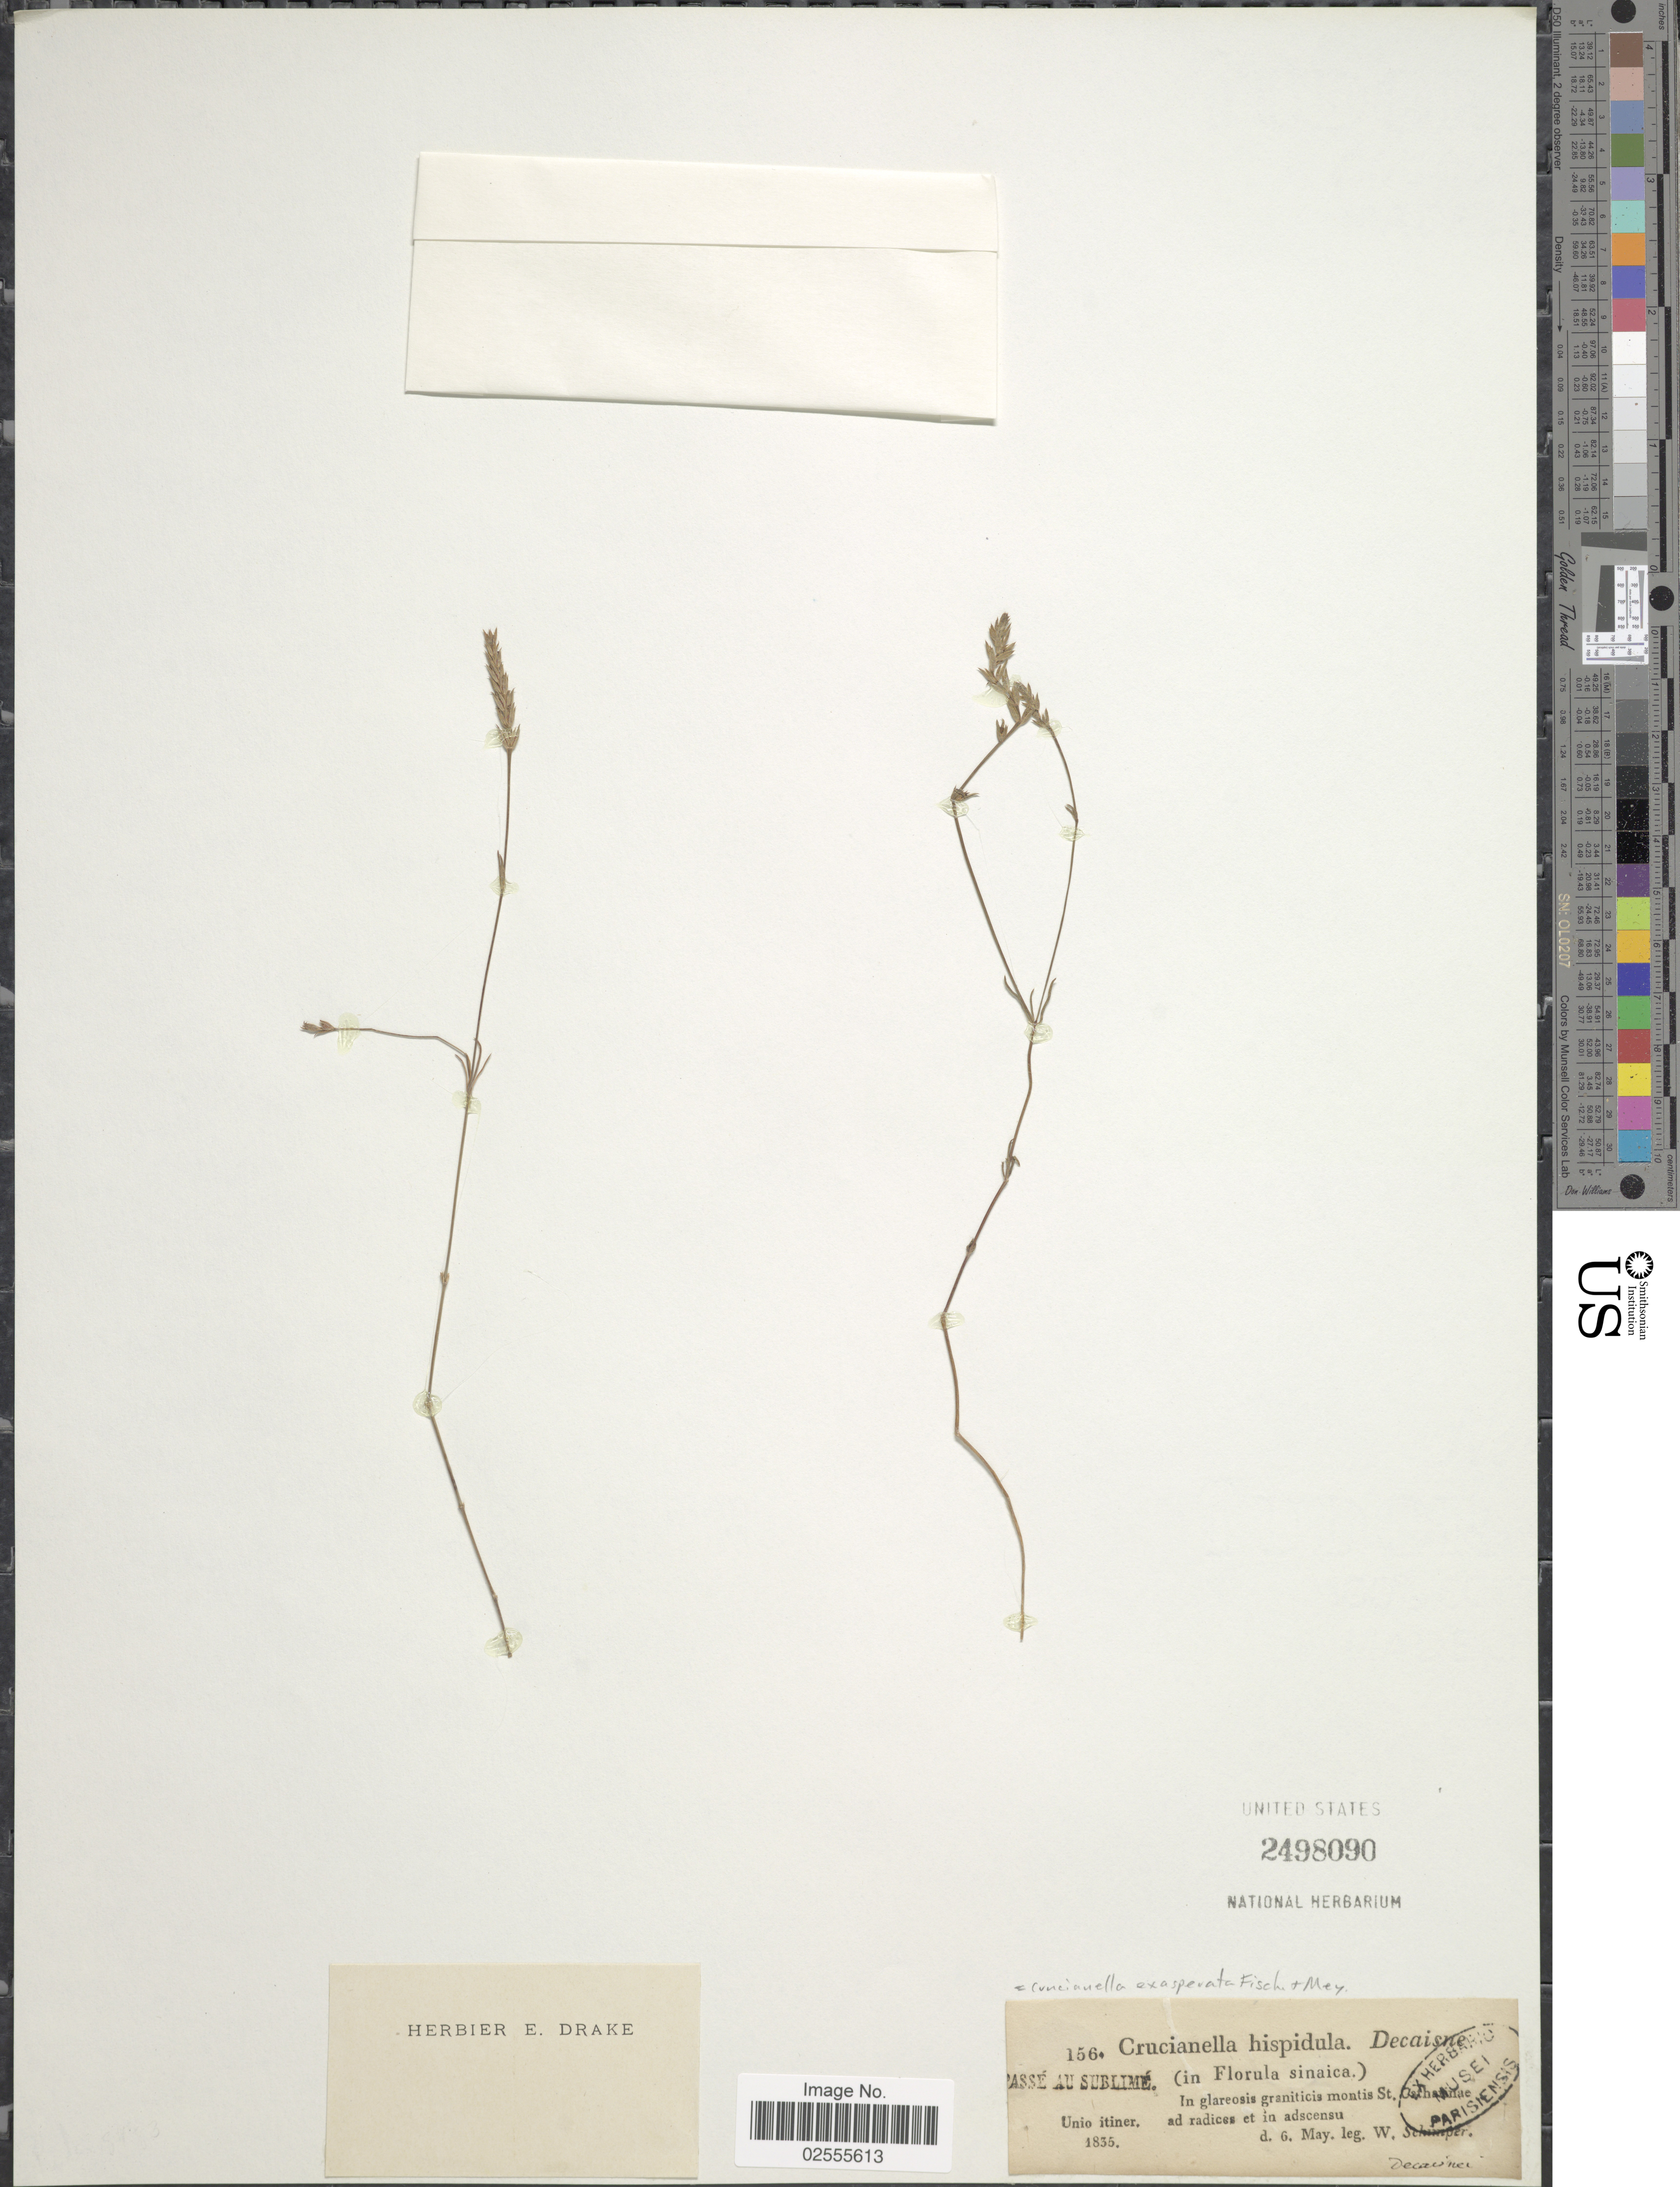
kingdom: Plantae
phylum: Tracheophyta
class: Magnoliopsida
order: Gentianales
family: Rubiaceae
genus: Crucianella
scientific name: Crucianella exasperata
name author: Fisch. & C.A. Mey.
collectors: W. Schimper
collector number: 156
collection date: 1835-05-06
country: Egypt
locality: Passé au sublime, In glareosis graniticis montis St. Catharinae, Unio itiner. ad radices et in adscensu.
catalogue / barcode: US 2498090